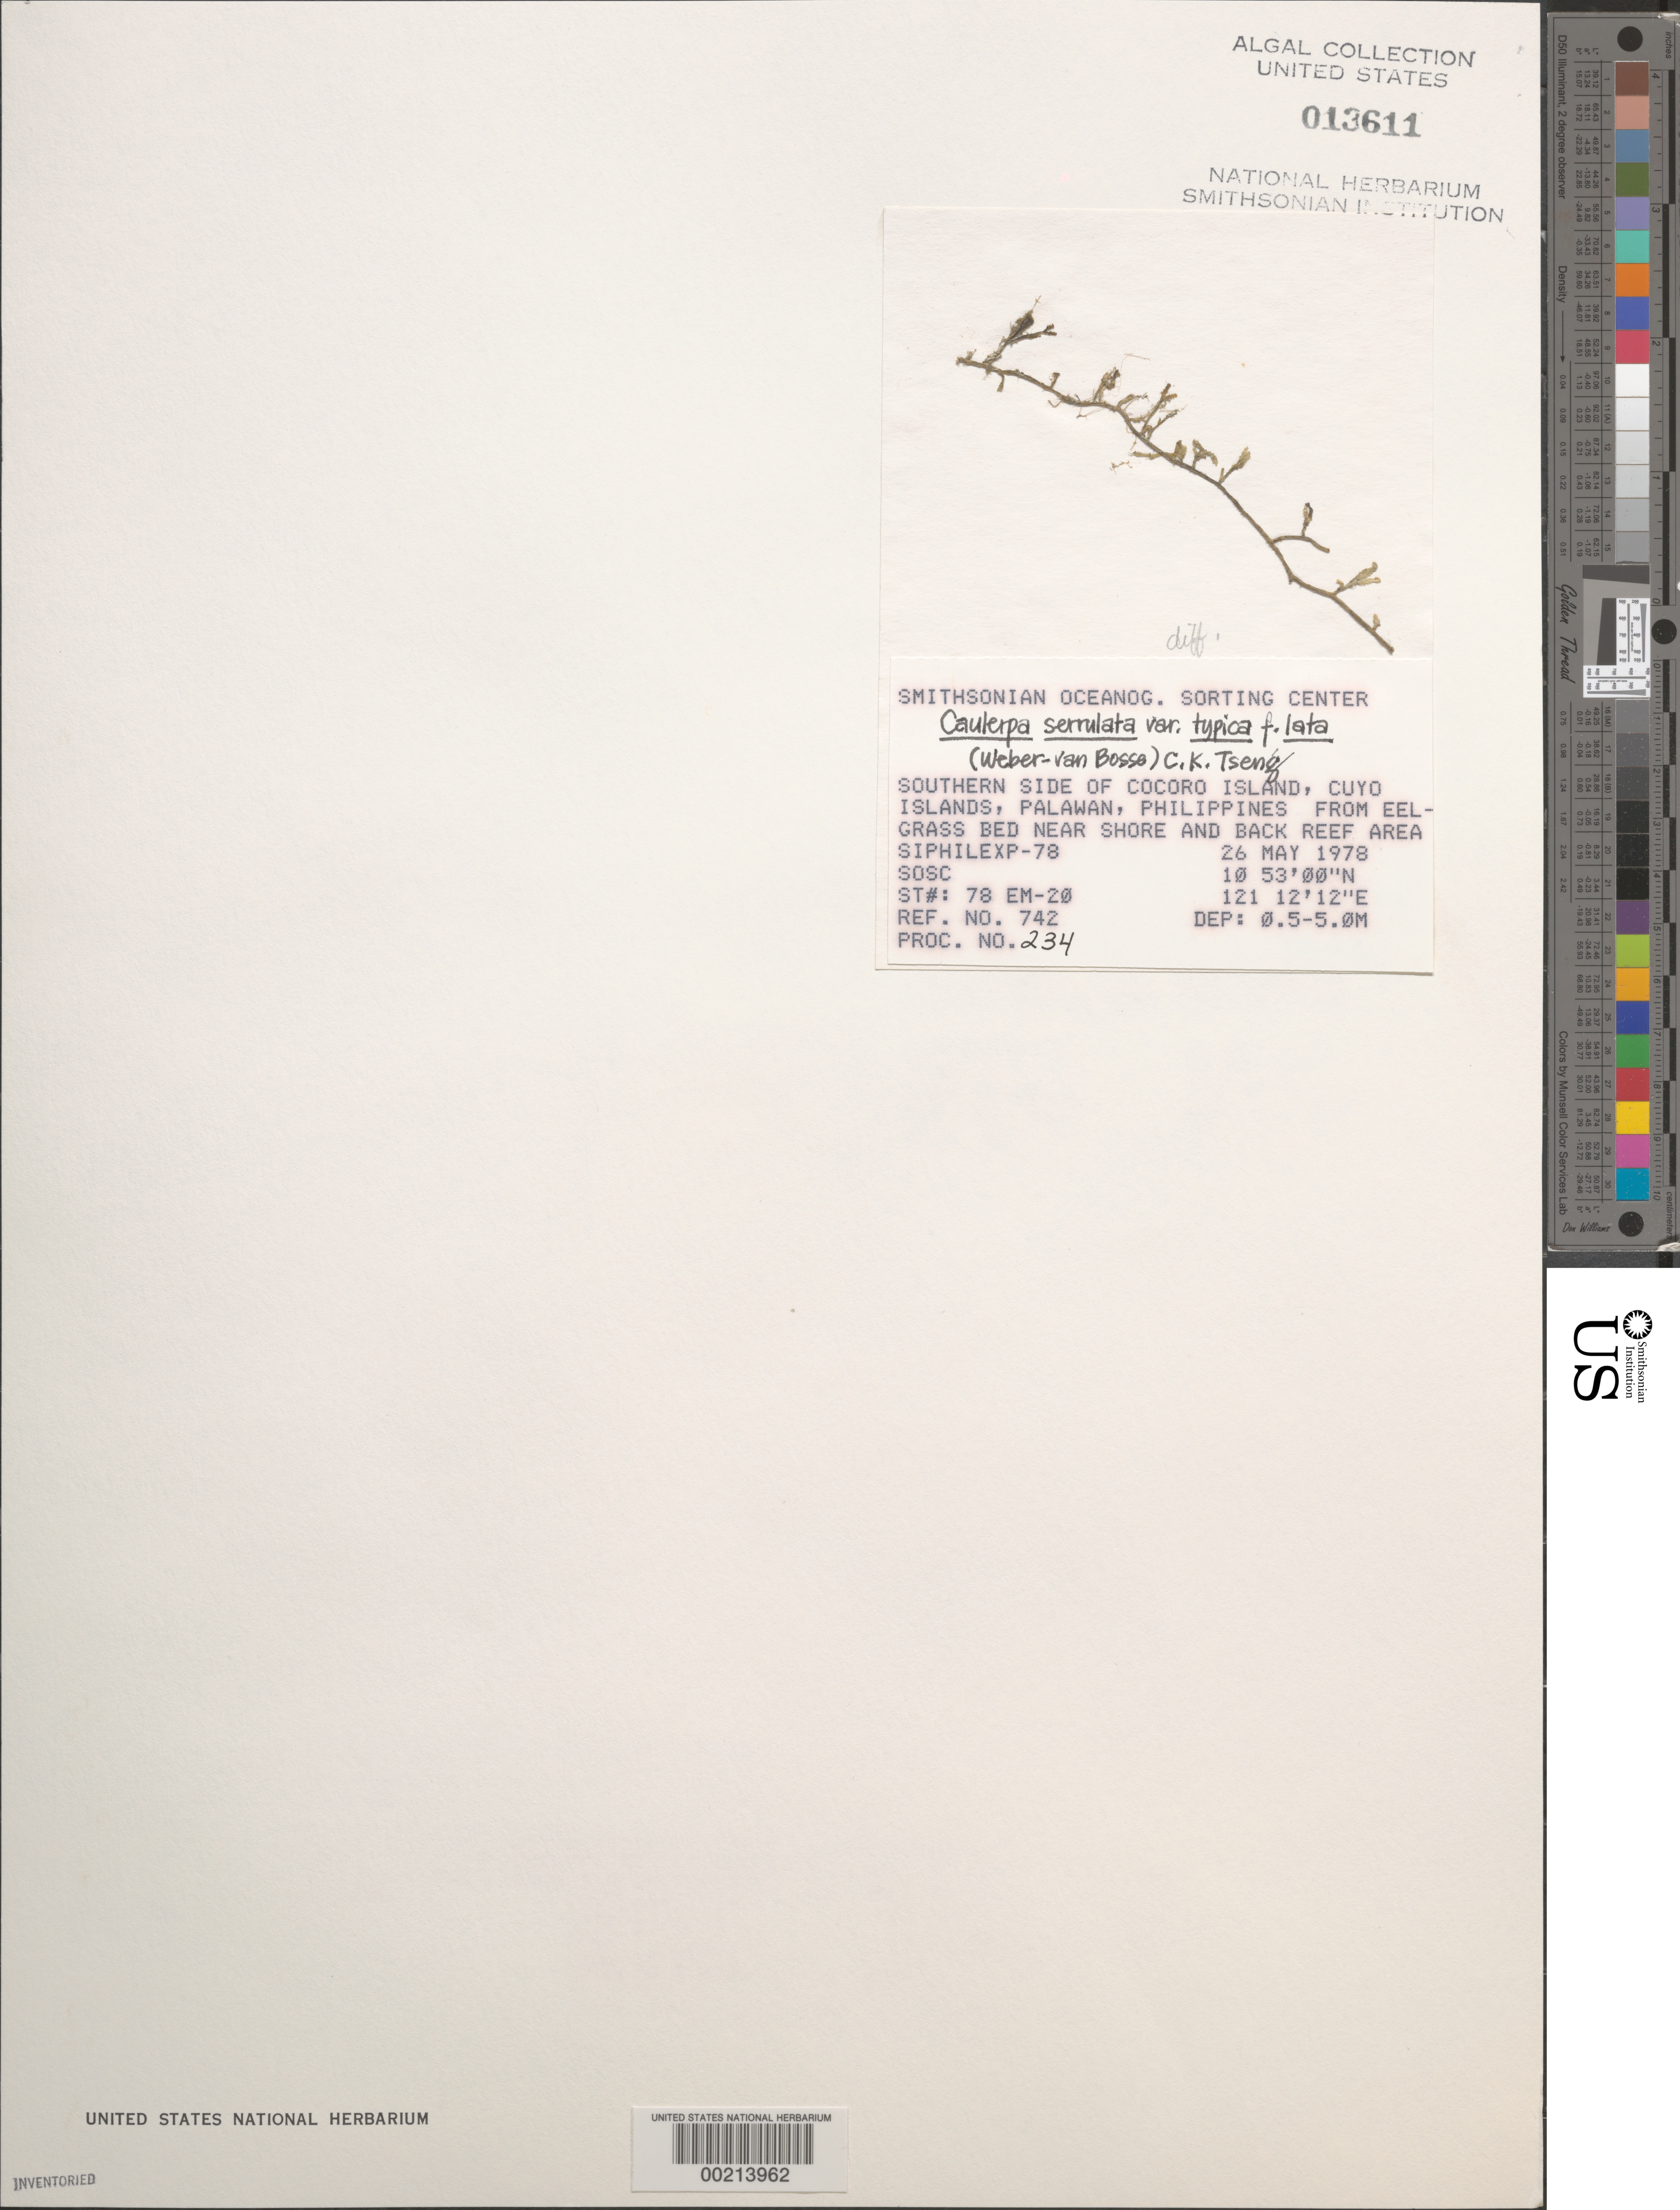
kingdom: Plantae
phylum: Chlorophyta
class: Ulvophyceae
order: Bryopsidales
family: Caulerpaceae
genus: Caulerpa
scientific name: Caulerpa serrulata var. typica forma lata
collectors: SOSC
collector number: Station 78 Em-20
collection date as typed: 26 May 1978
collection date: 1978-05-26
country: Philippines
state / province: Mimaropa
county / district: Palawan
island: Cocoro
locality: Southern side of island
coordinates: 10 53' 00" N, 121 12' 12" E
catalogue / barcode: US 13611